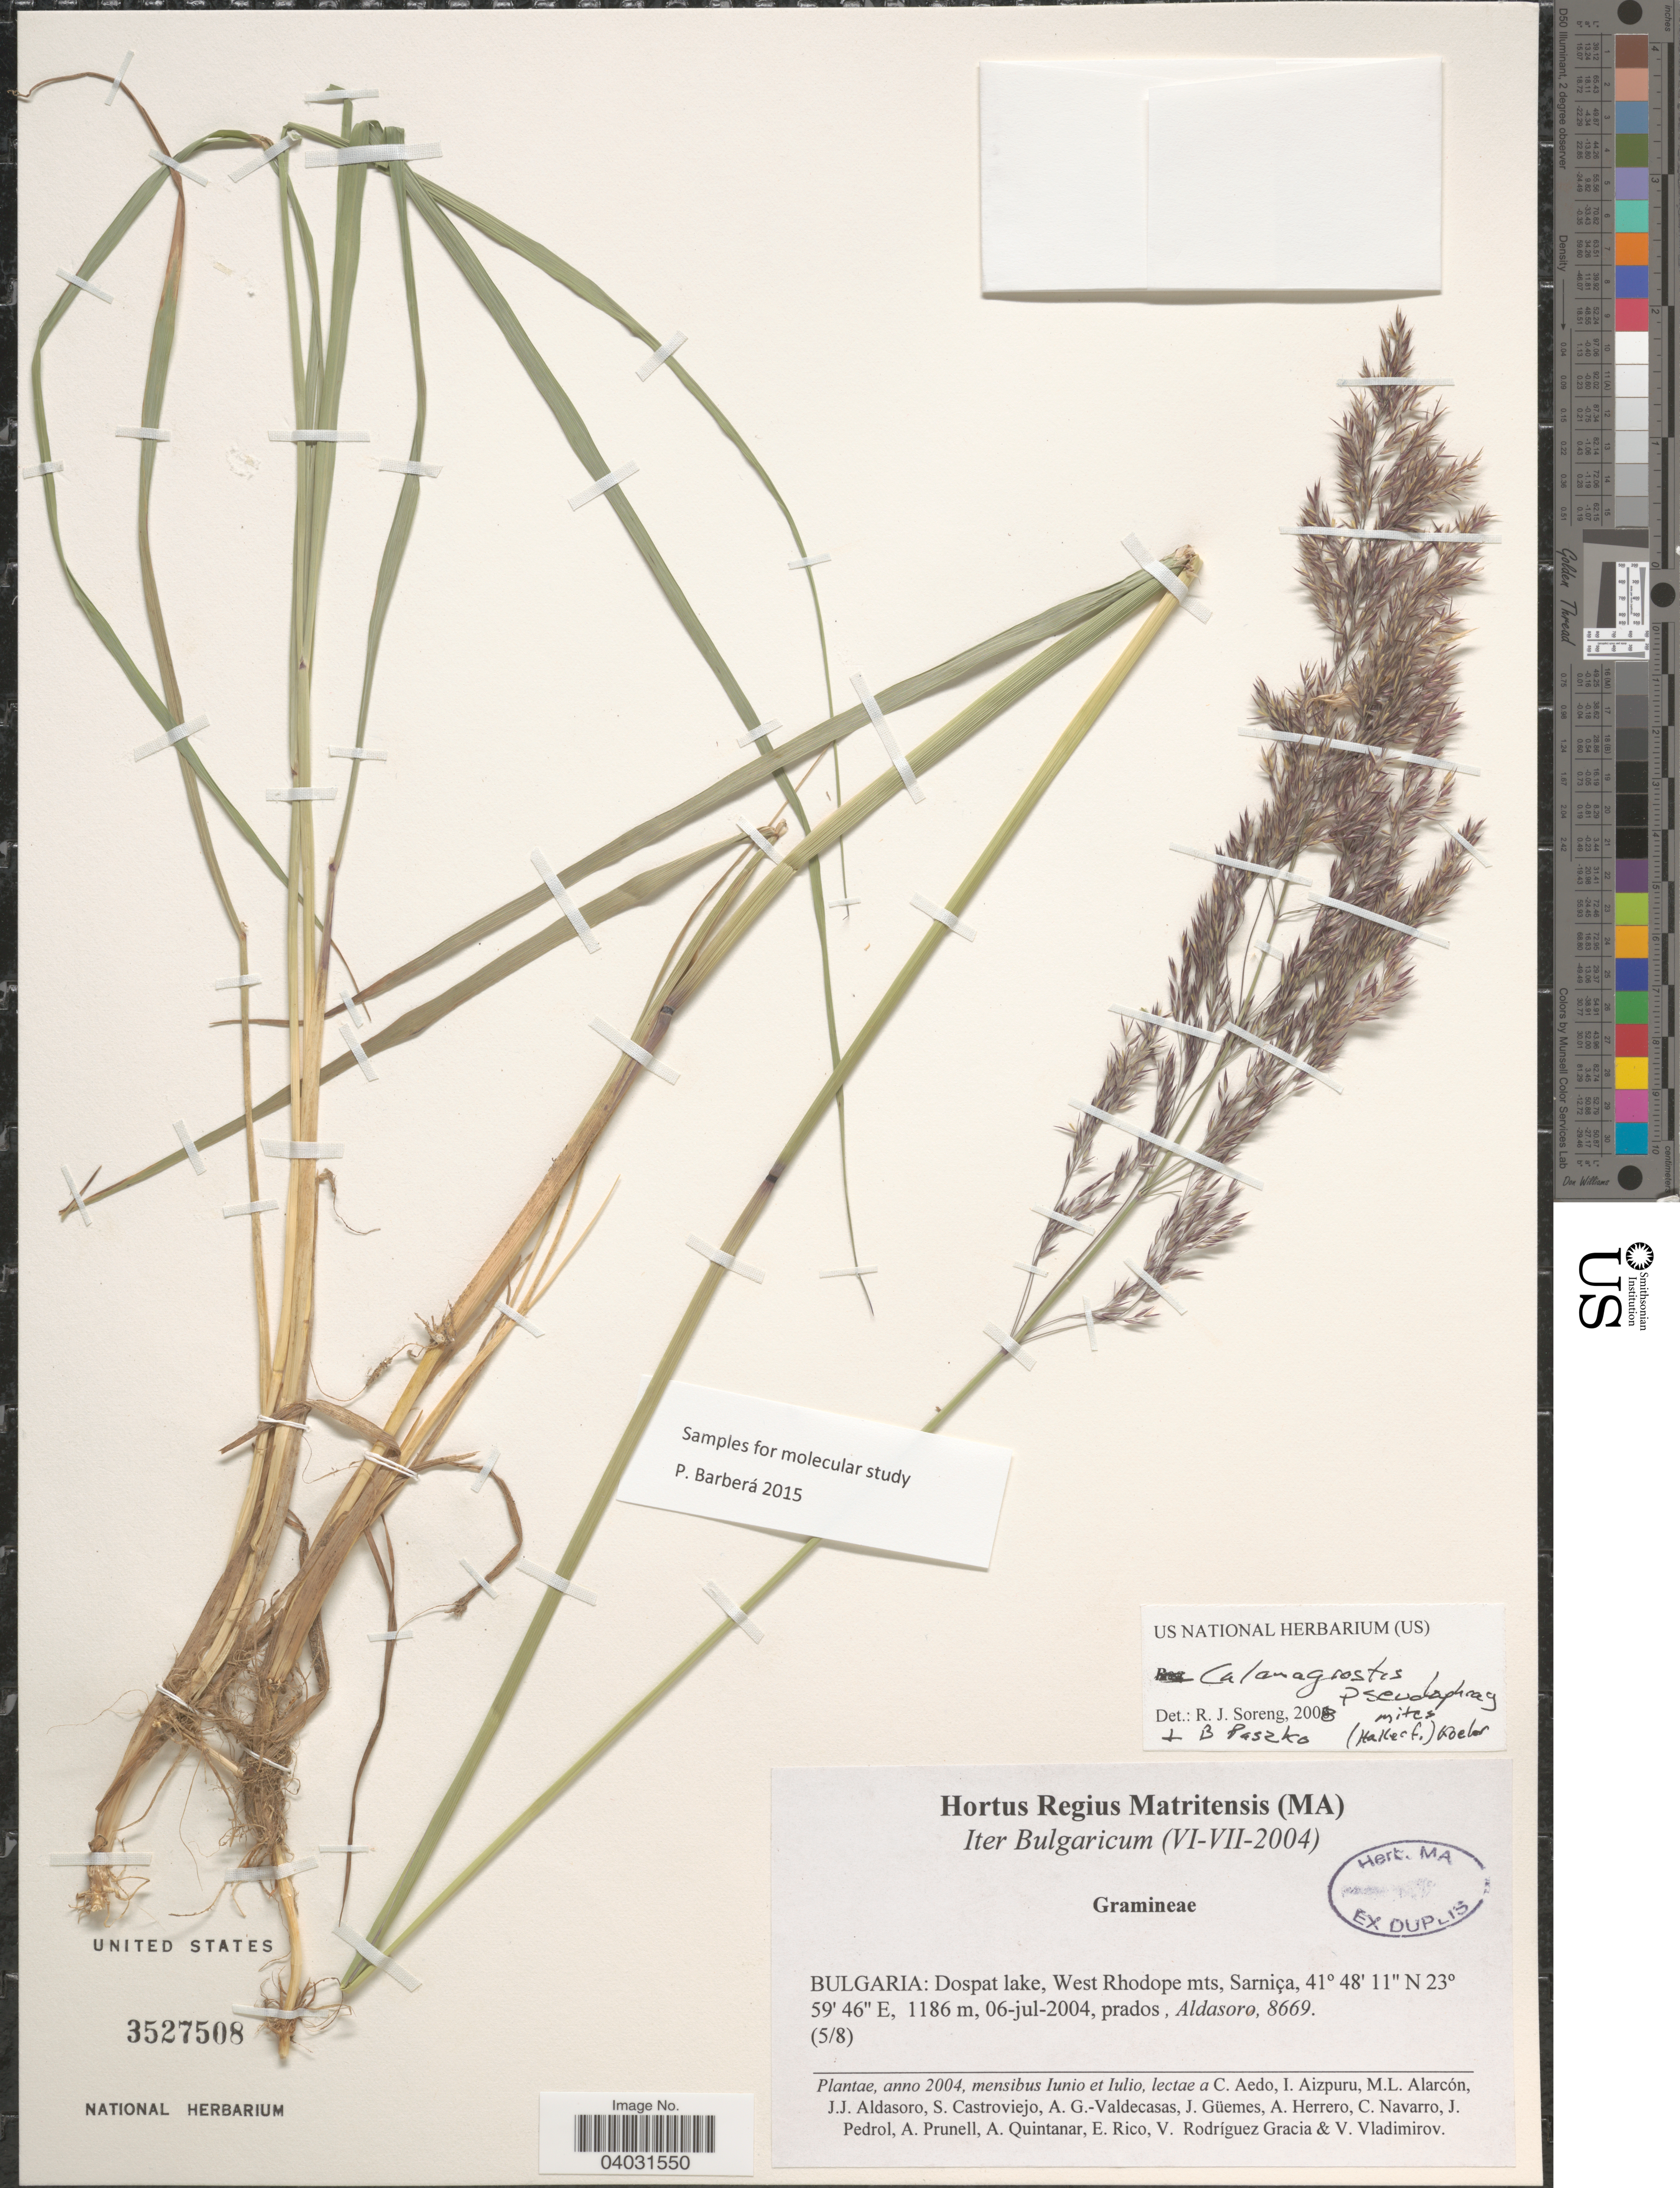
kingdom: Plantae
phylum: Tracheophyta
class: Liliopsida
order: Poales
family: Poaceae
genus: Calamagrostis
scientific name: Calamagrostis pseudophragmites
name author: (Haller f.) Koeler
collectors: Aldasoro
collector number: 8669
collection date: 2004-07-06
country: Bulgaria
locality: Dospat lake, West Rhodope mts, Sarniça.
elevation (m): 1186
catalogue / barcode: US 3527508